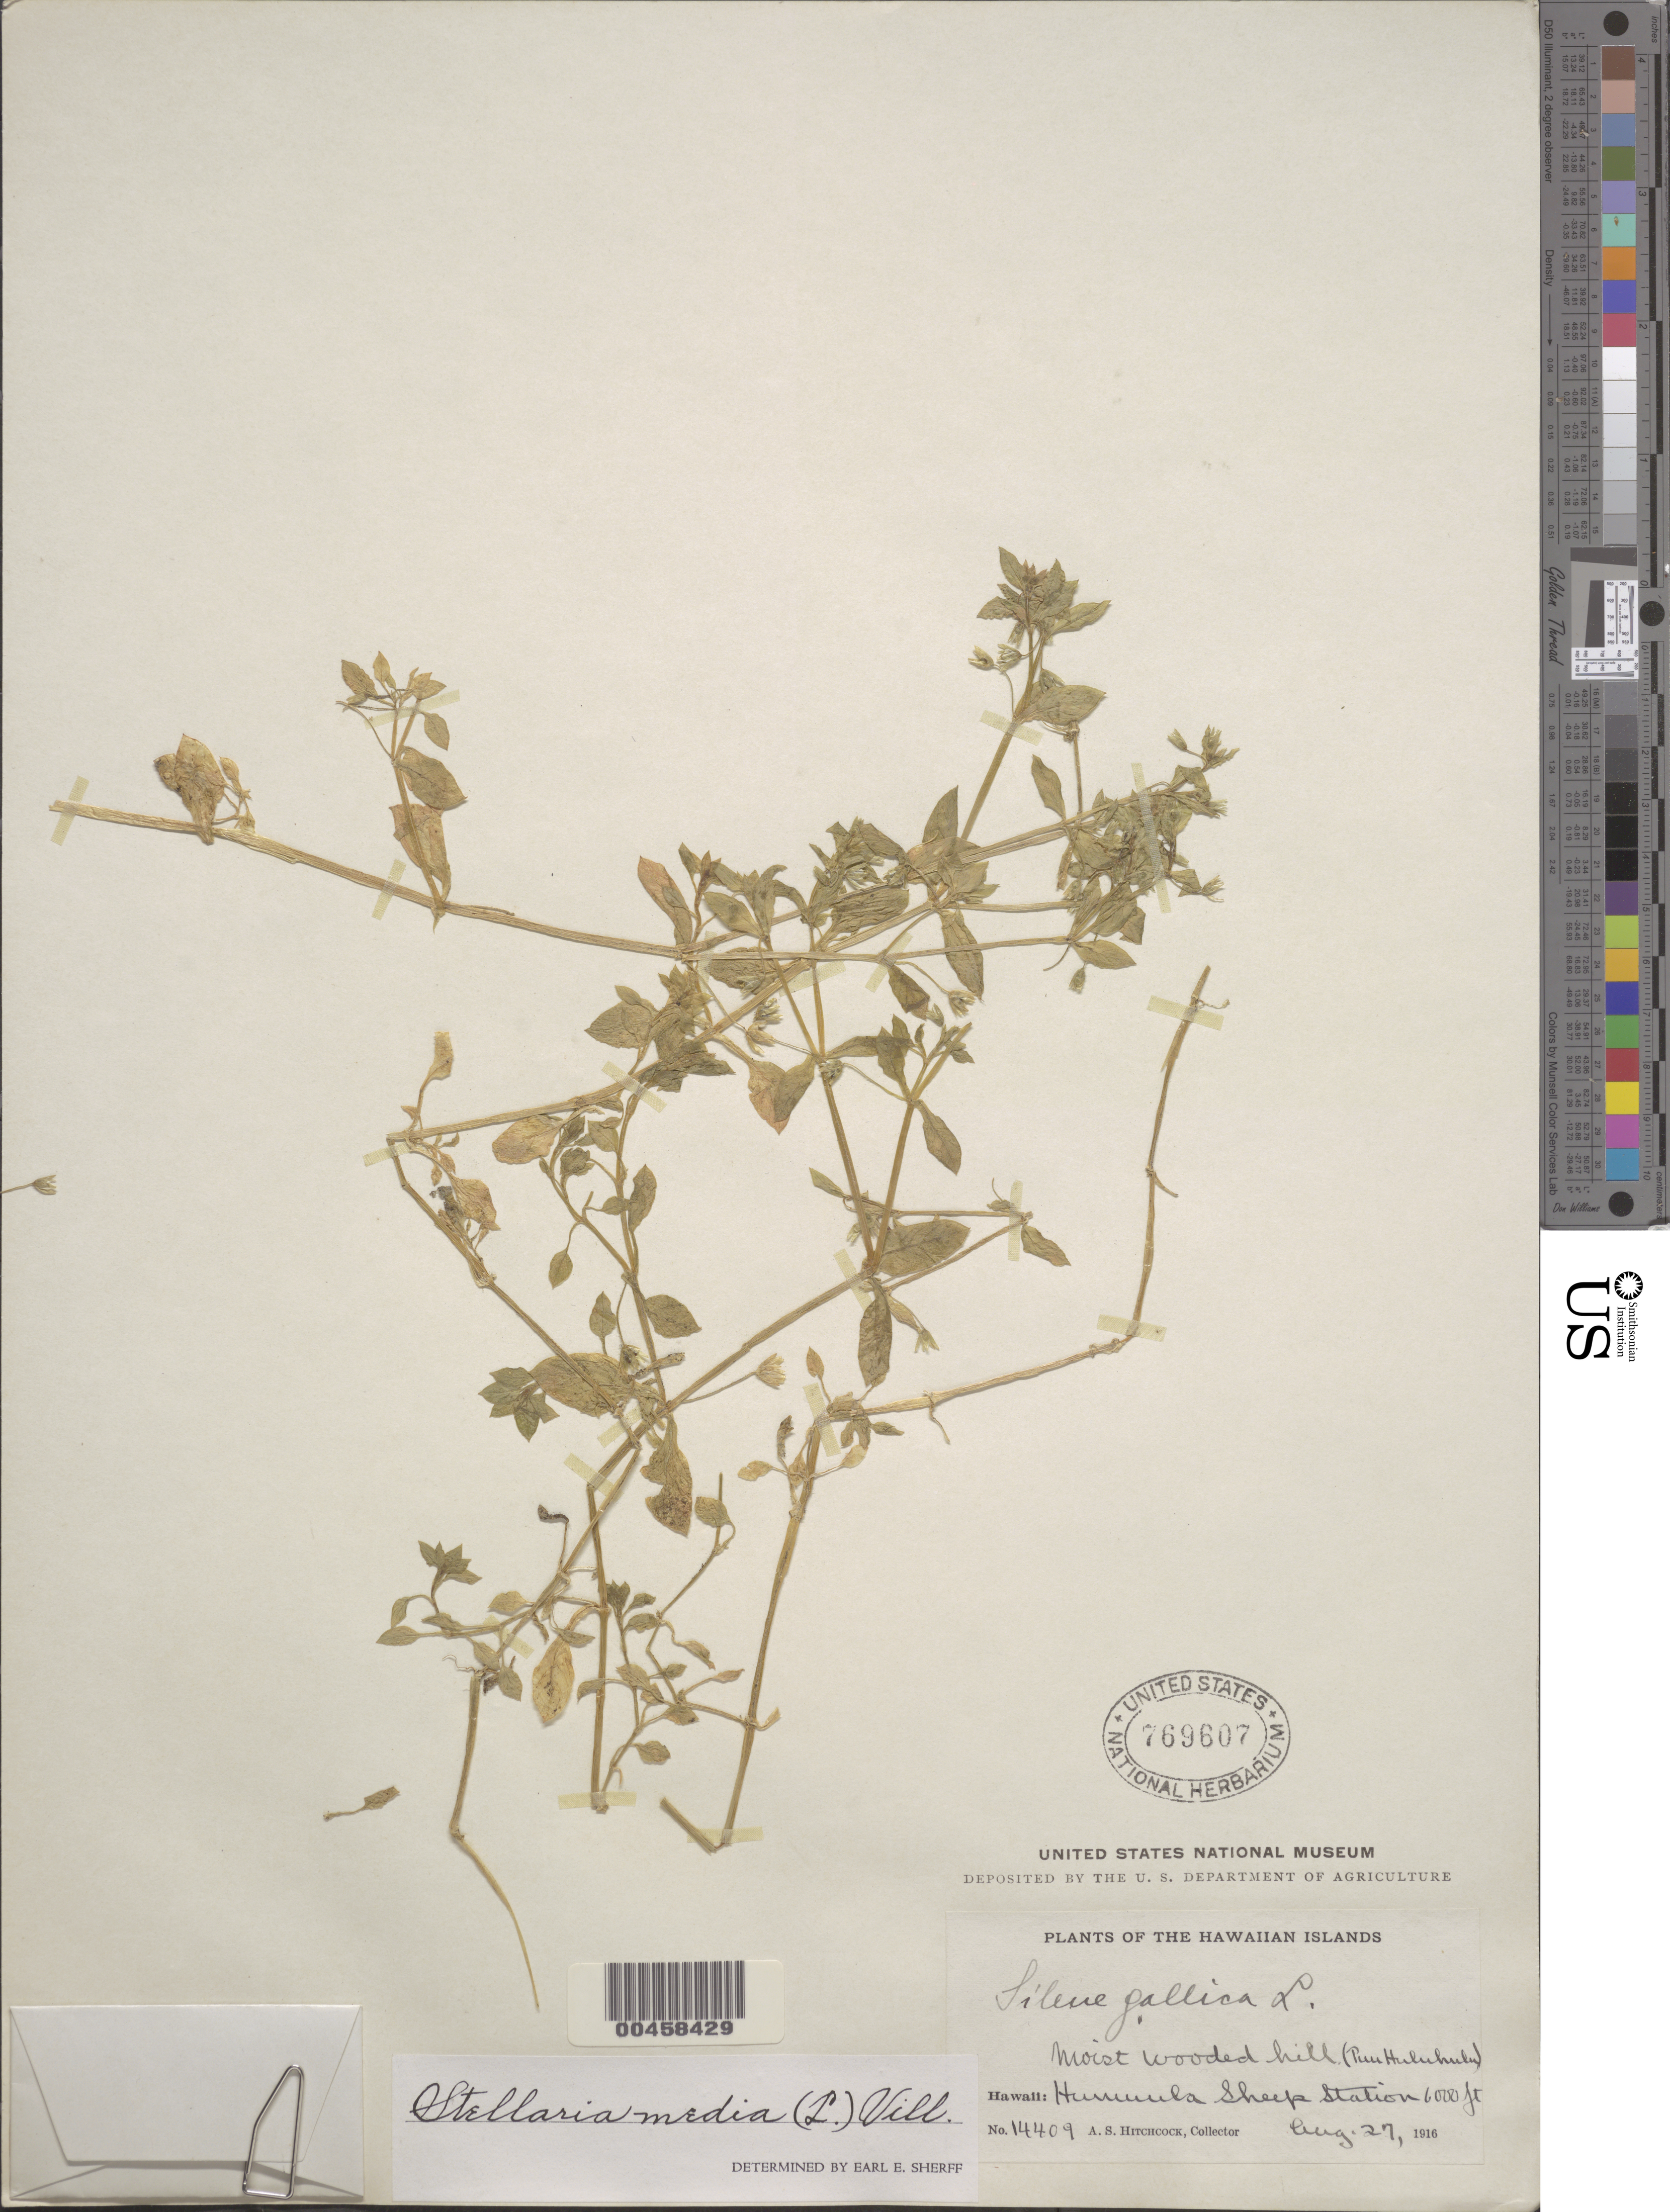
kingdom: Plantae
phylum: Tracheophyta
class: Magnoliopsida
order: Caryophyllales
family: Caryophyllaceae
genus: Stellaria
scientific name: Stellaria media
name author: (L.) Vill.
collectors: A. S. Hitchcock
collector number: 14409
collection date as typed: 27 Aug 1916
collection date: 1916-08-27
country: United States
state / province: Hawaii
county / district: Hawaii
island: Hawaii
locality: Humuula Sheep Station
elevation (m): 1829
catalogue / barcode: US 769607